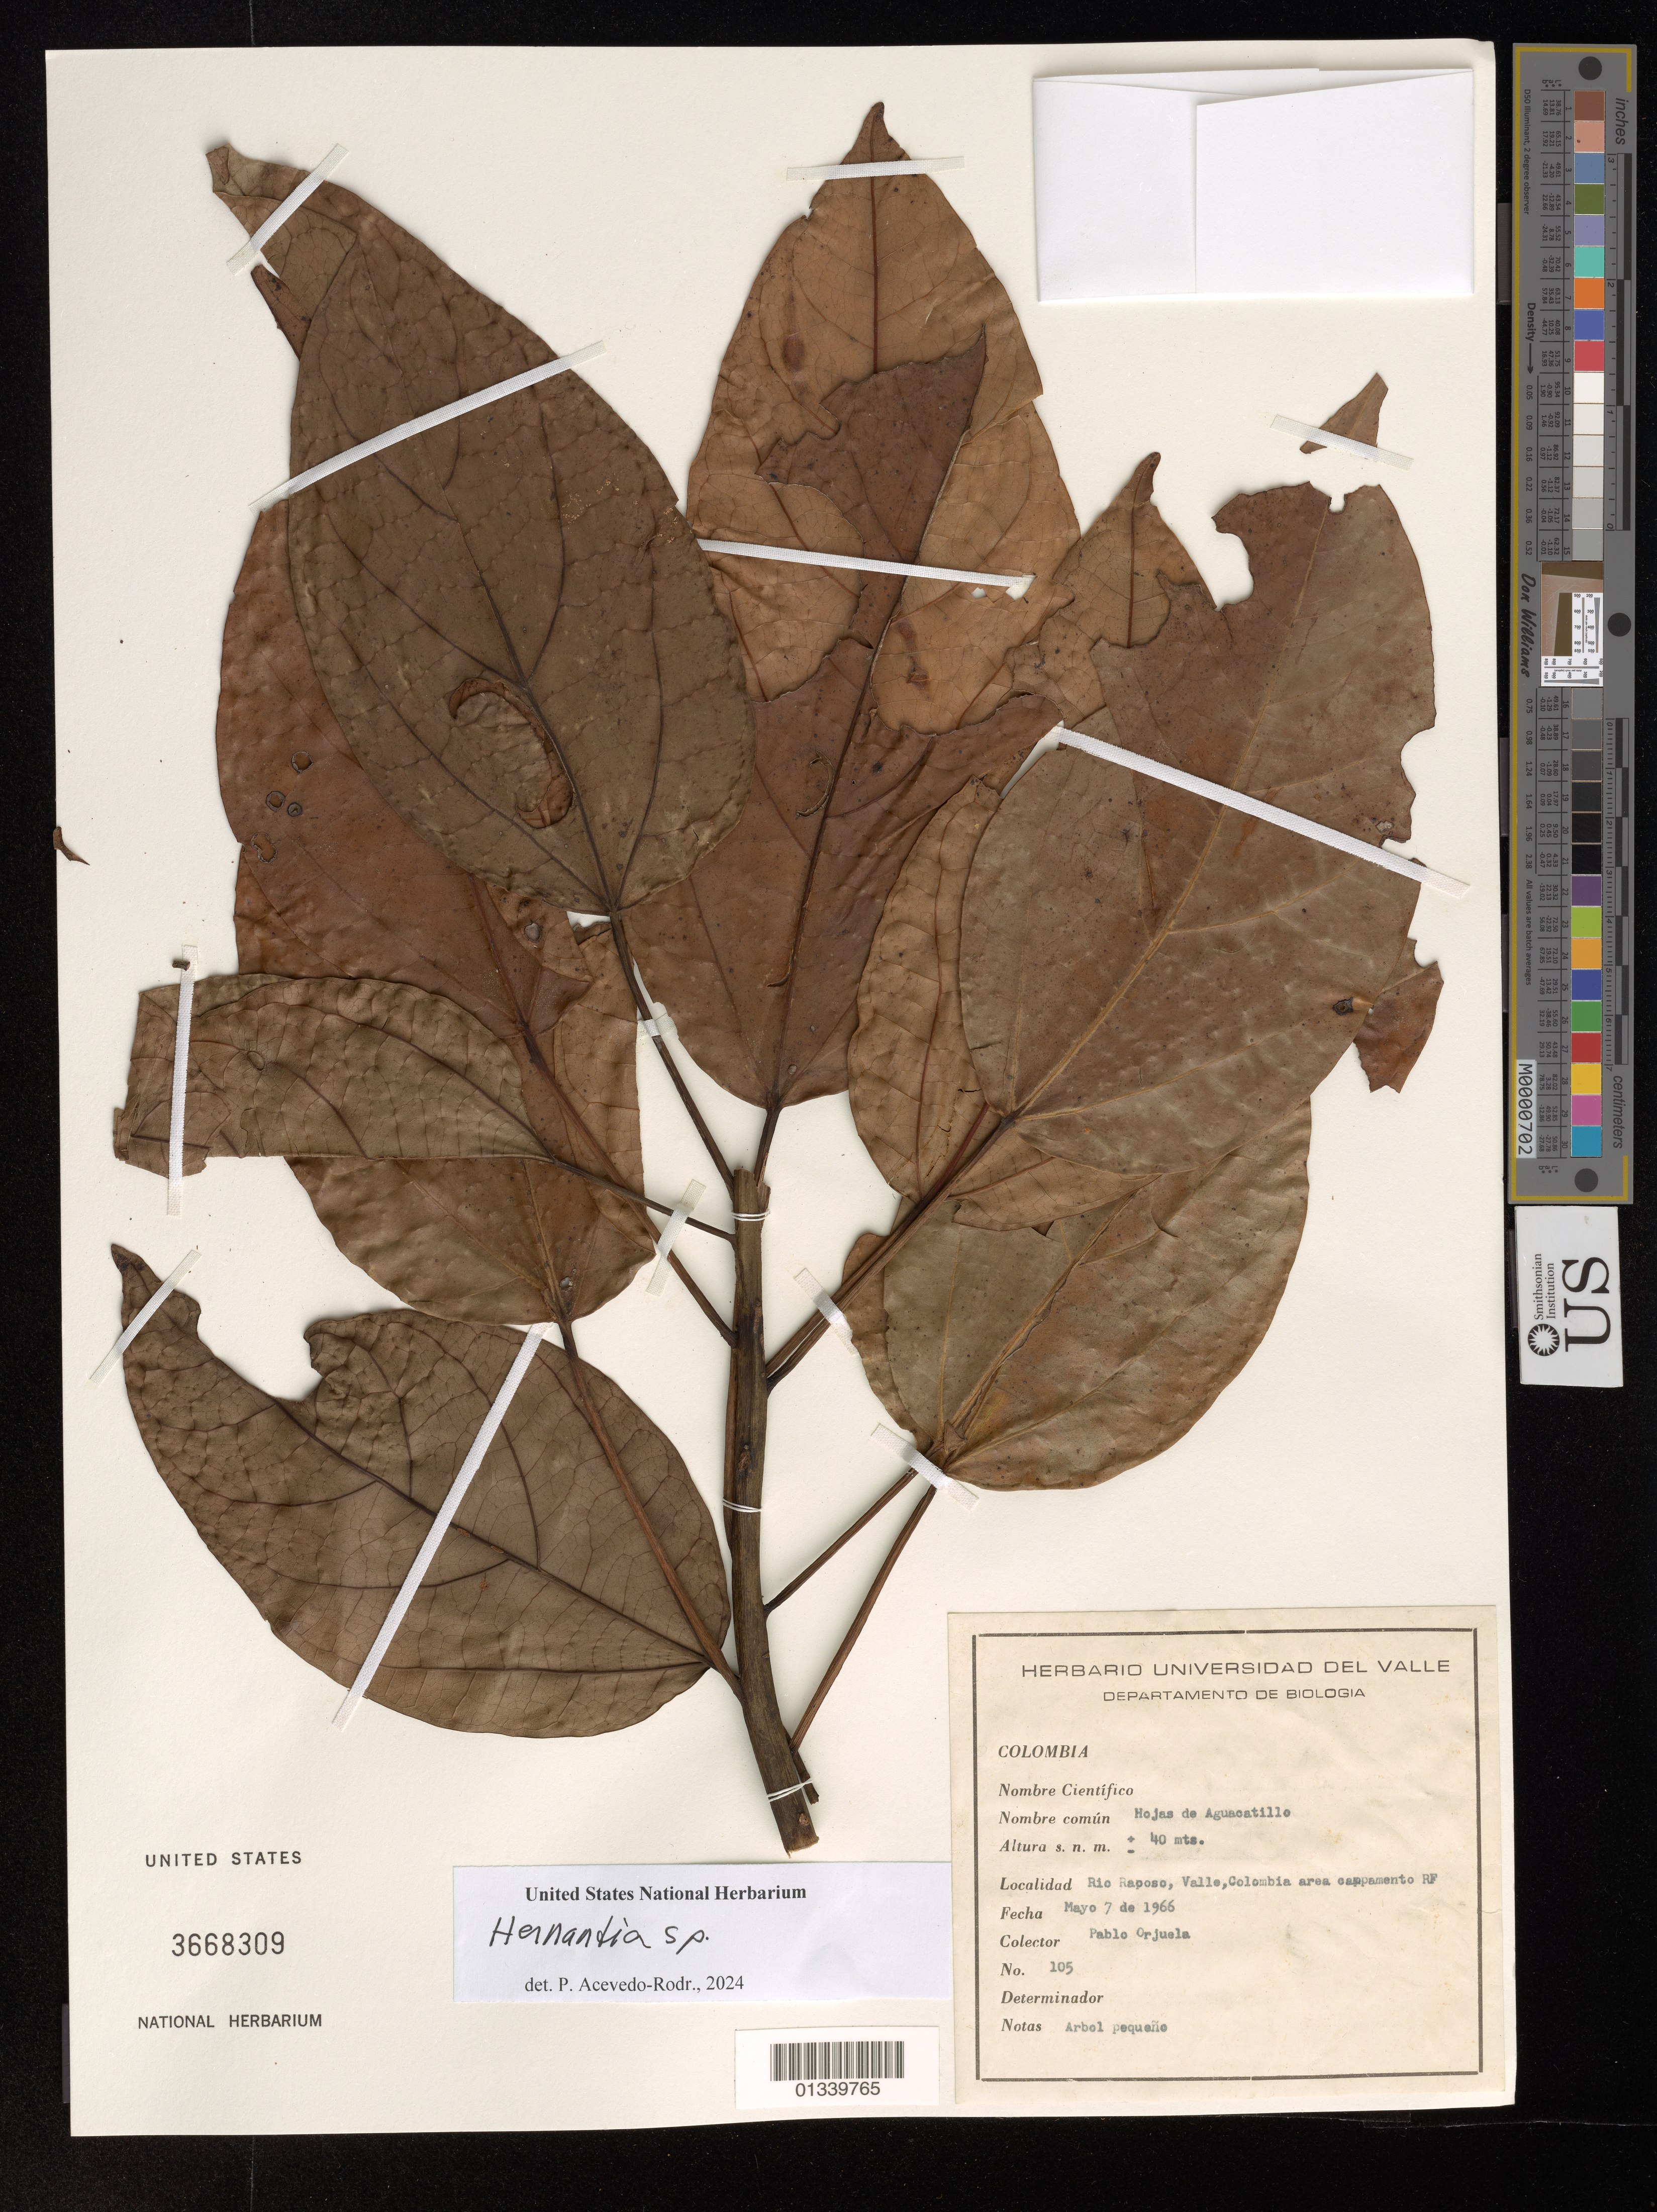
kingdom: Plantae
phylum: Tracheophyta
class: Magnoliopsida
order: Laurales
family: Hernandiaceae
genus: Hernandia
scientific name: Hernandia sp.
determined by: Acevedo-Rodriguez, P., (US), Smithsonian Institution - National Museum of Natural History (UNITED STATES)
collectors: P. A. Orjuela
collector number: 105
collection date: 1966-05-07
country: Colombia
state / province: Valle del Cauca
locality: Rio Raposo, area campamento RF.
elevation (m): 40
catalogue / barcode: US 3668309